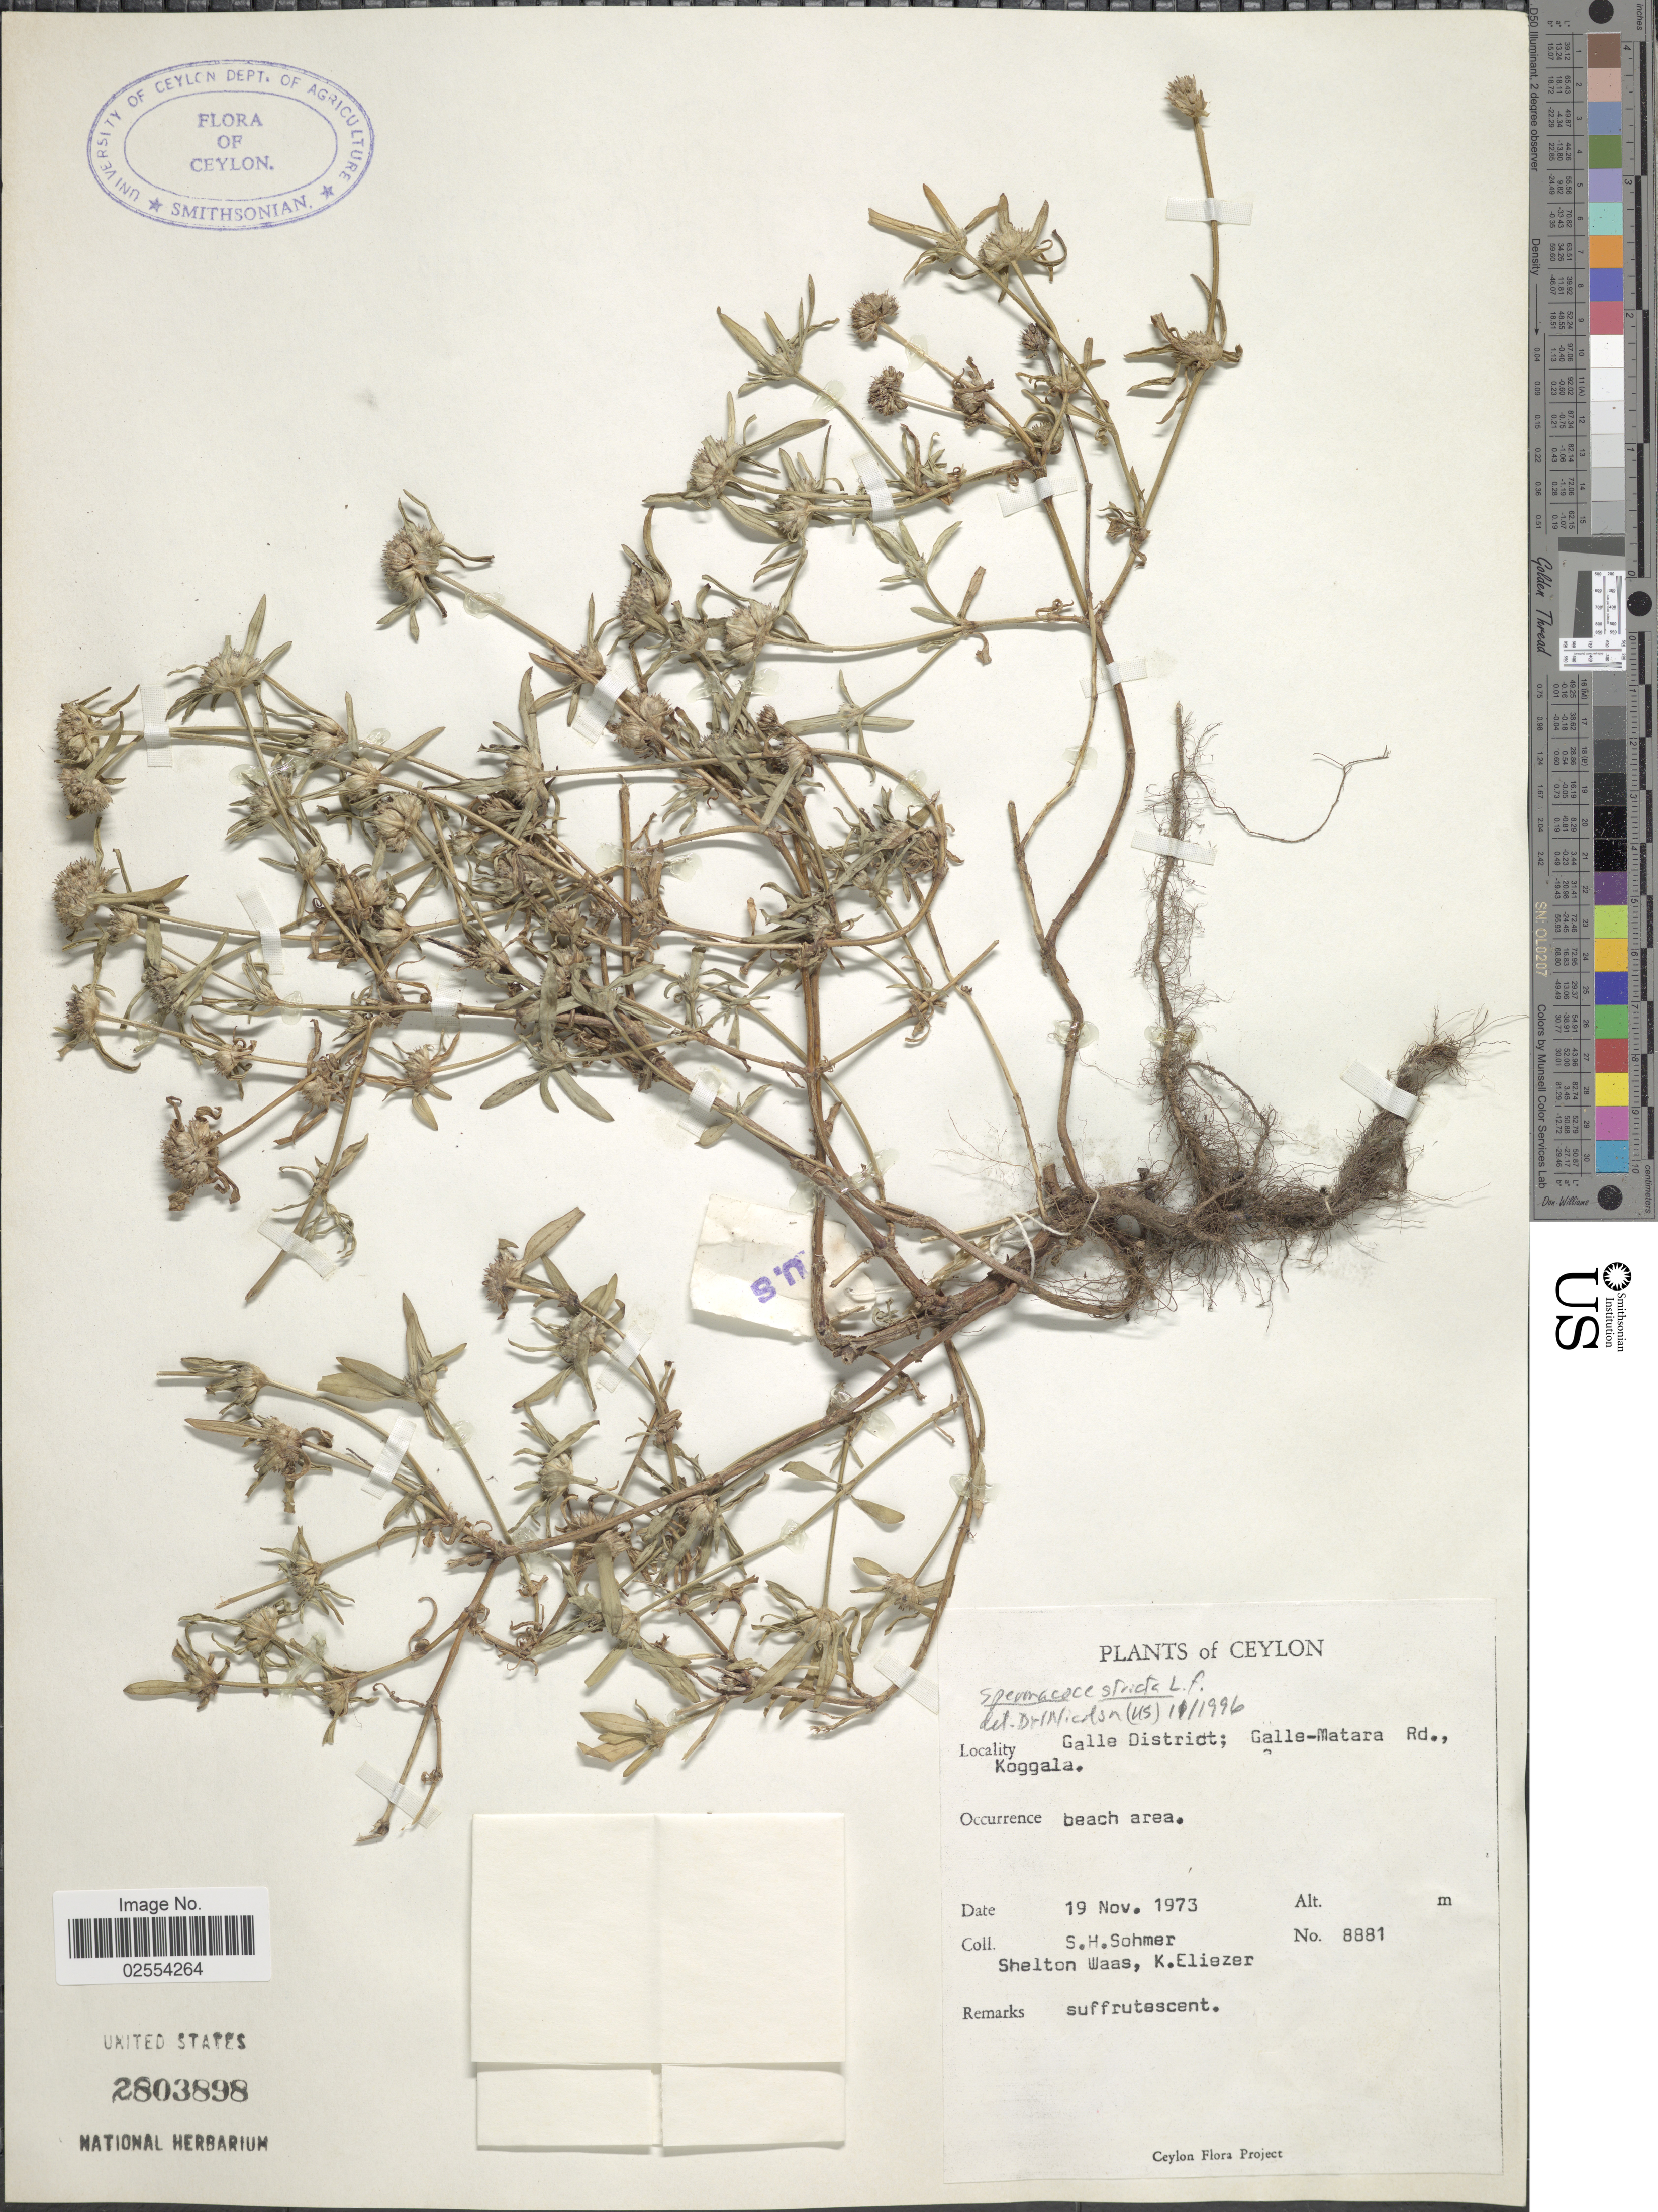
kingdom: Plantae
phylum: Tracheophyta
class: Magnoliopsida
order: Gentianales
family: Rubiaceae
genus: Spermacoce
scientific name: Spermacoce stricta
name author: L. f.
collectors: S. H. Sohmer, S. Waas & K. Eliezer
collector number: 8881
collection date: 1973-11-19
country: Sri Lanka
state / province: Southern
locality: Ceylon, Galle District; Galle-Matara Rd., Koggala, beach area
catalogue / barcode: US 2803898